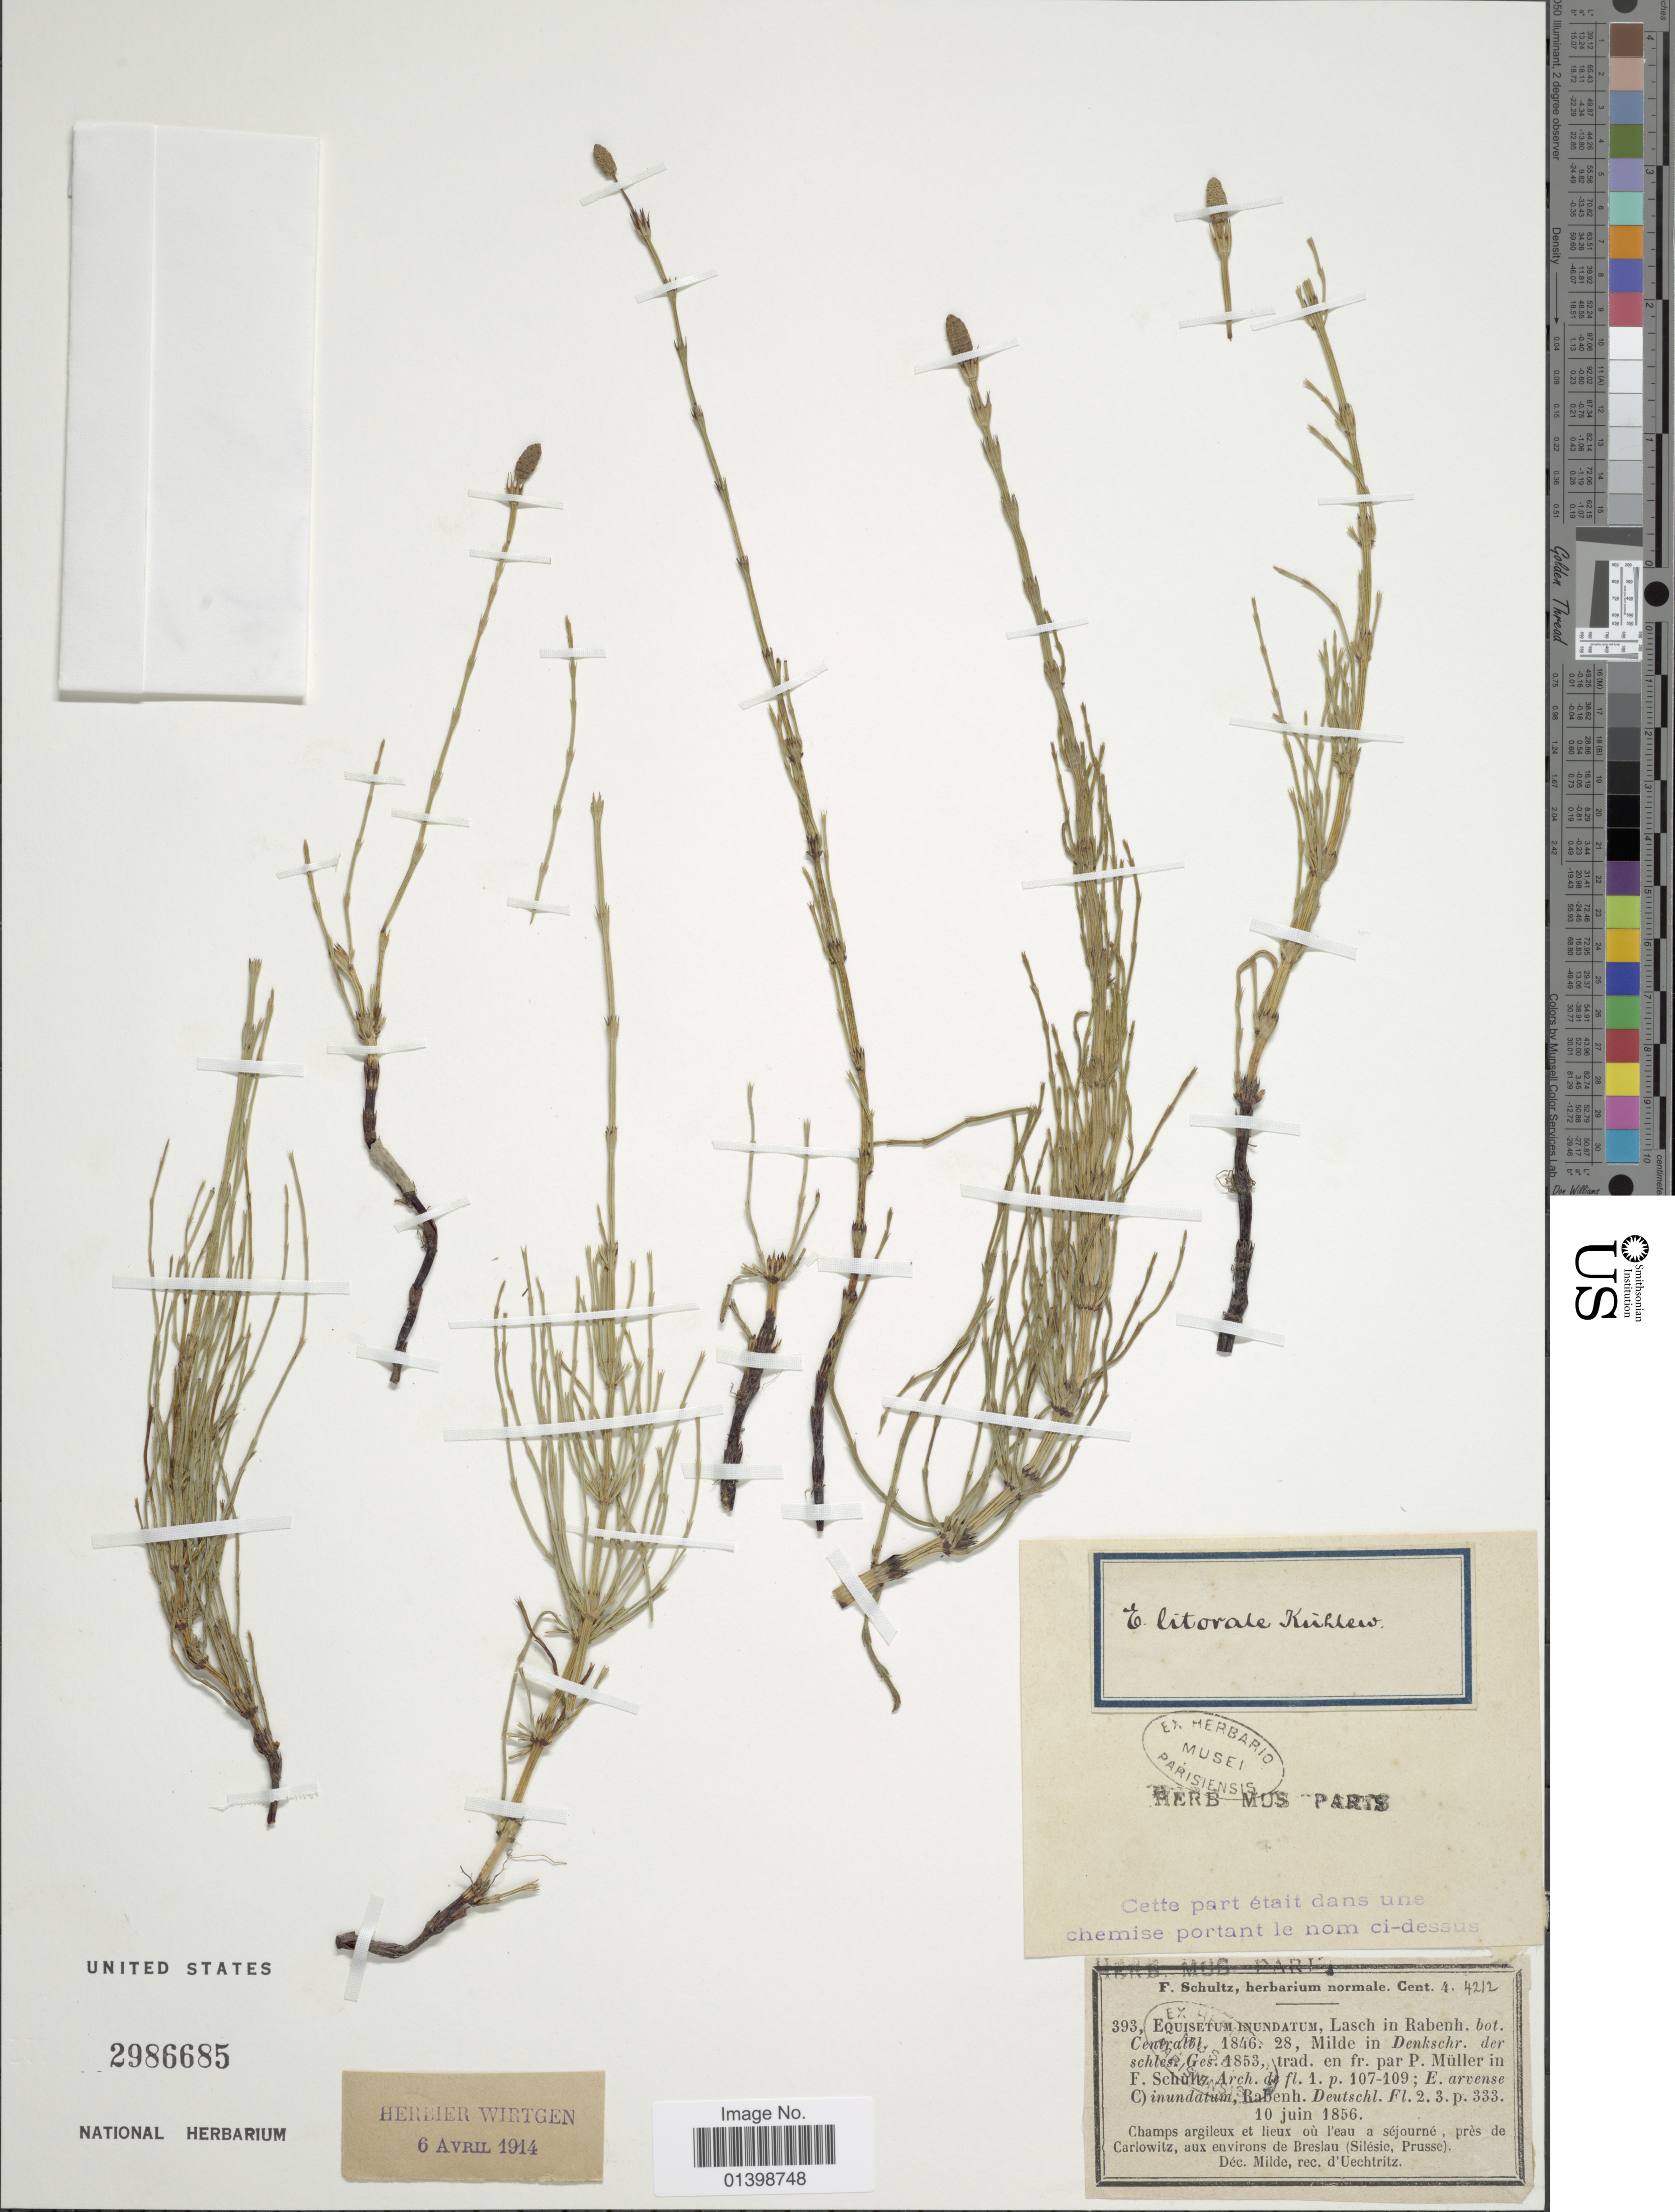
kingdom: Plantae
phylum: Tracheophyta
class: Polypodiopsida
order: Equisetales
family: Equisetaceae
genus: Equisetum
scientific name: Equisetum x litorale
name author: Kuhlw.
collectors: D'Uechtritz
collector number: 393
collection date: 1856-06-10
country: Poland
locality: Champs argileux et lieux ou l'eau a séjourne, près de Carlowitz, aux environs de Breslau (Silesic, Prusse)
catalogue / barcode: US 2986685